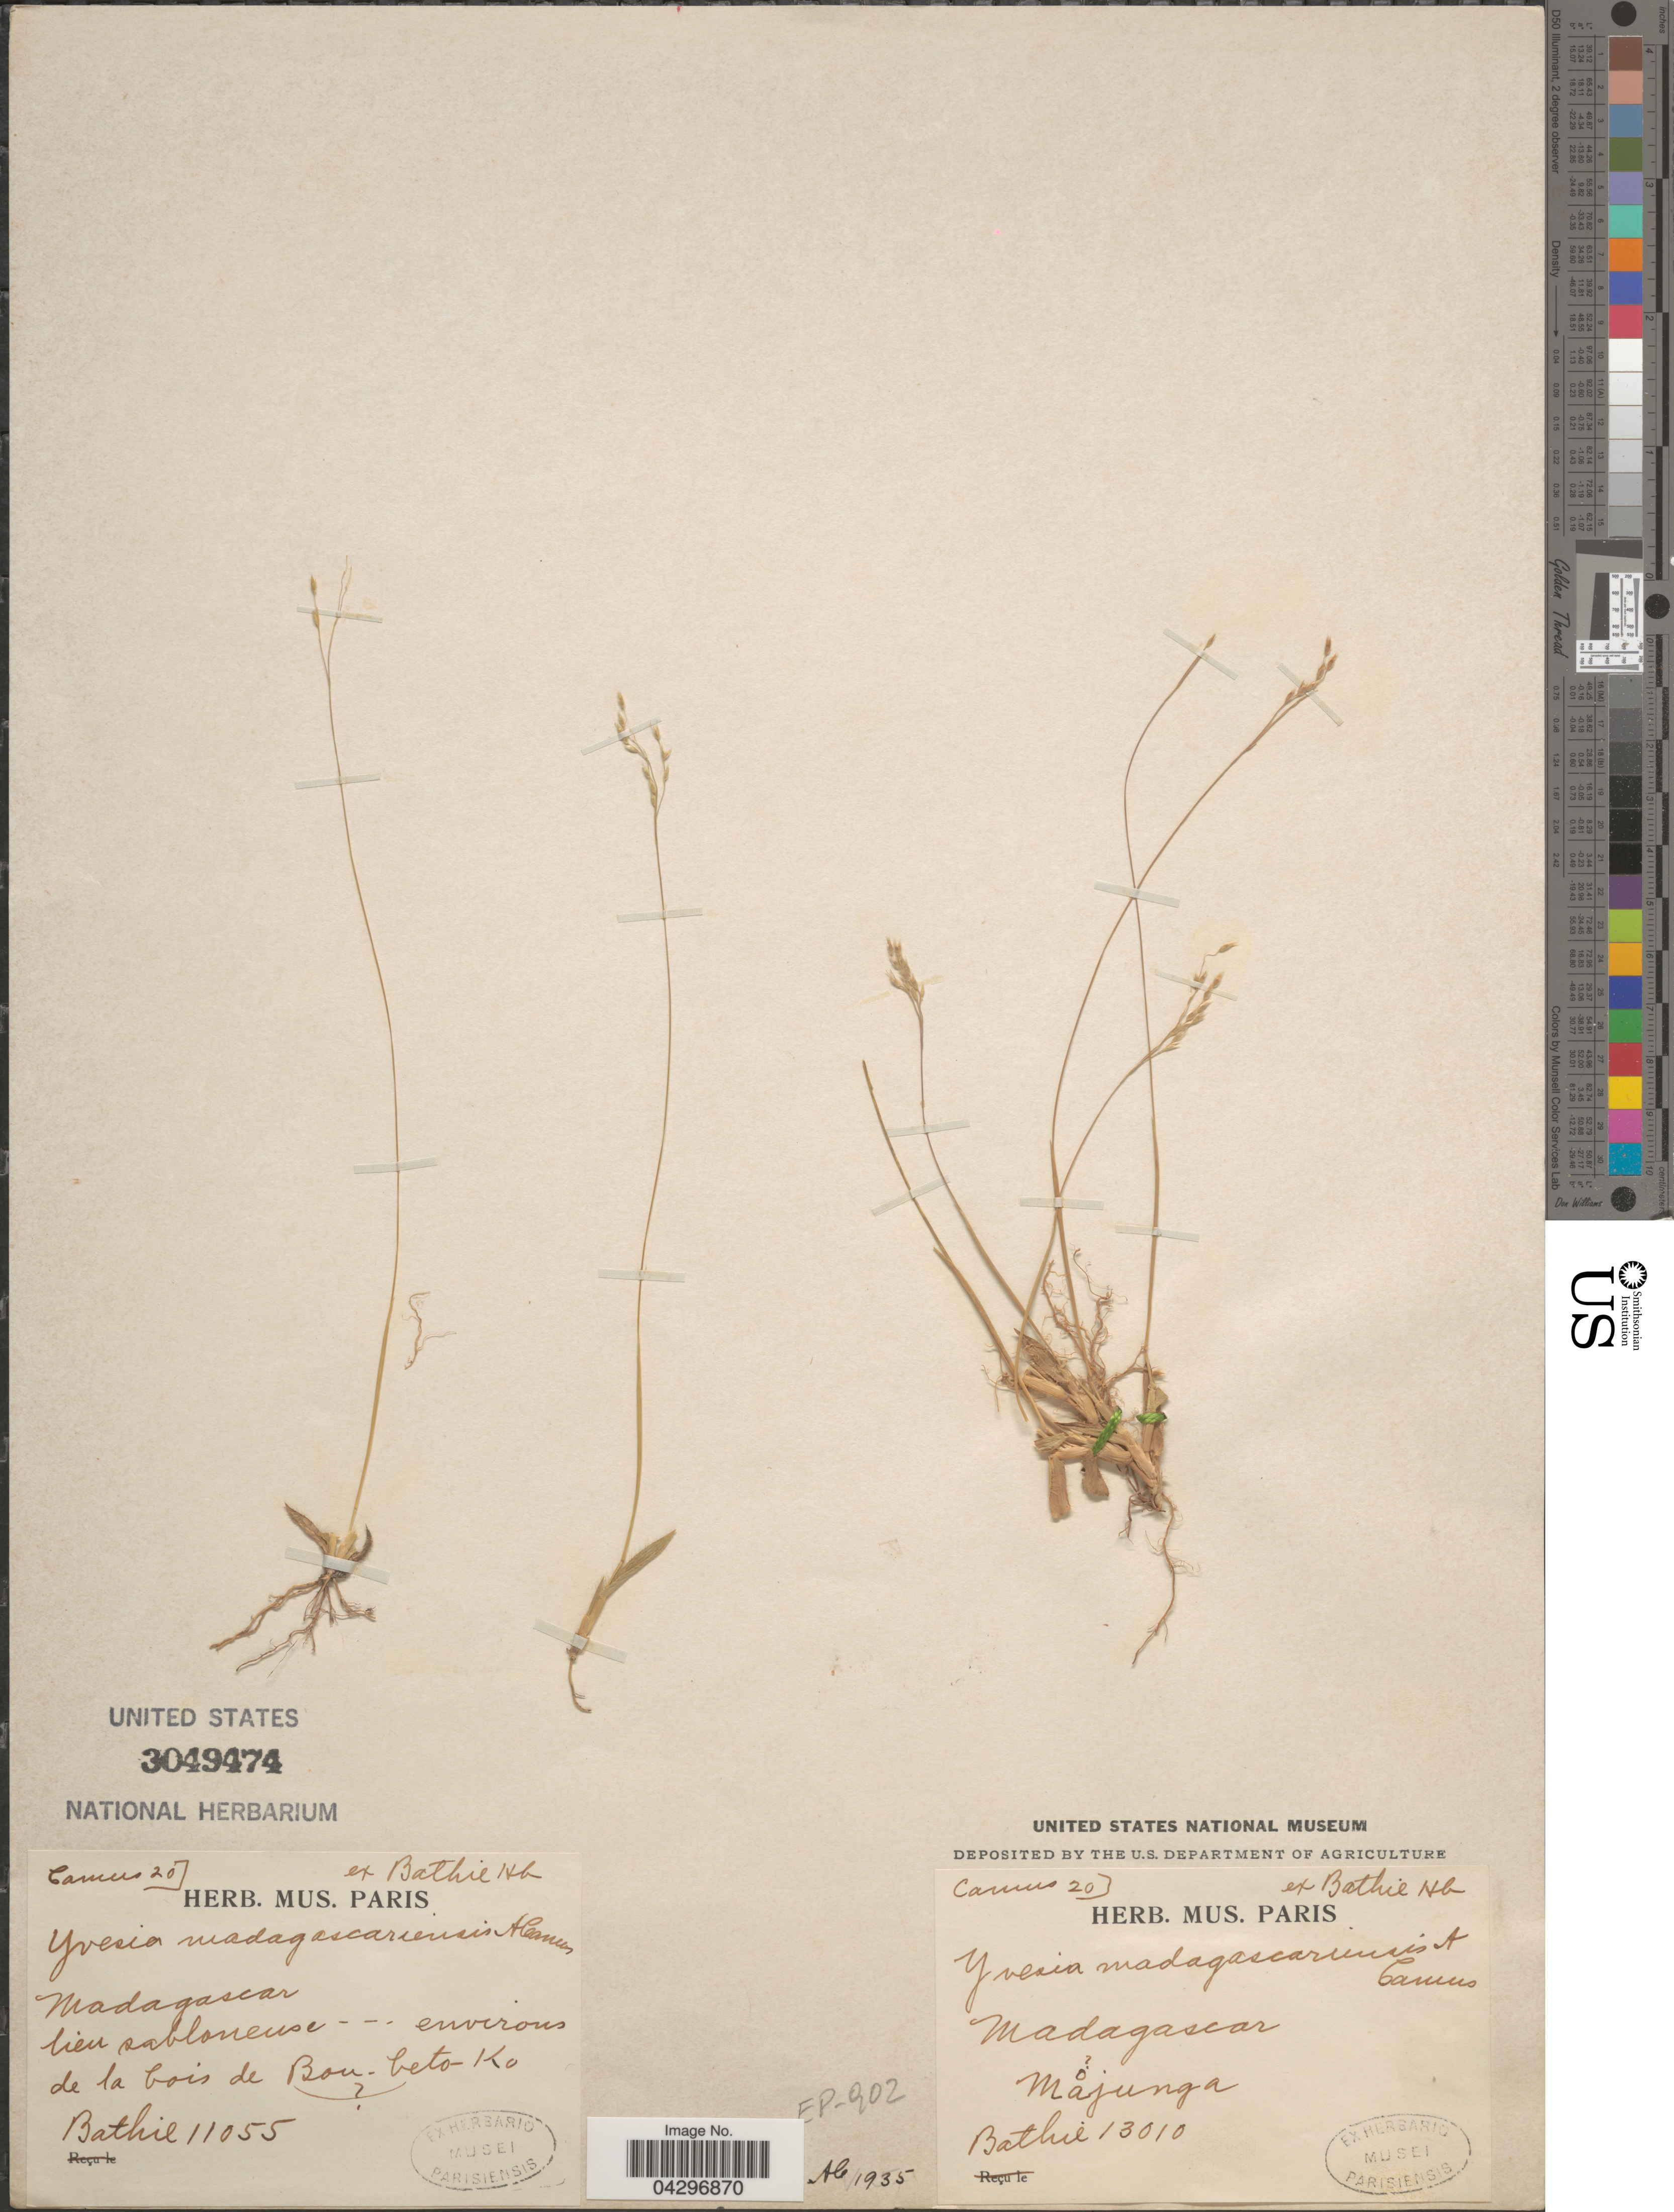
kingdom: Plantae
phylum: Tracheophyta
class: Liliopsida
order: Poales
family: Poaceae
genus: Yvesia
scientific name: Yvesia madagascariensis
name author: A. Camus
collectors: Bathie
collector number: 13010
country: Madagascar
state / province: Boeny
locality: Måjunga.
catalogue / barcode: US 3049474-2